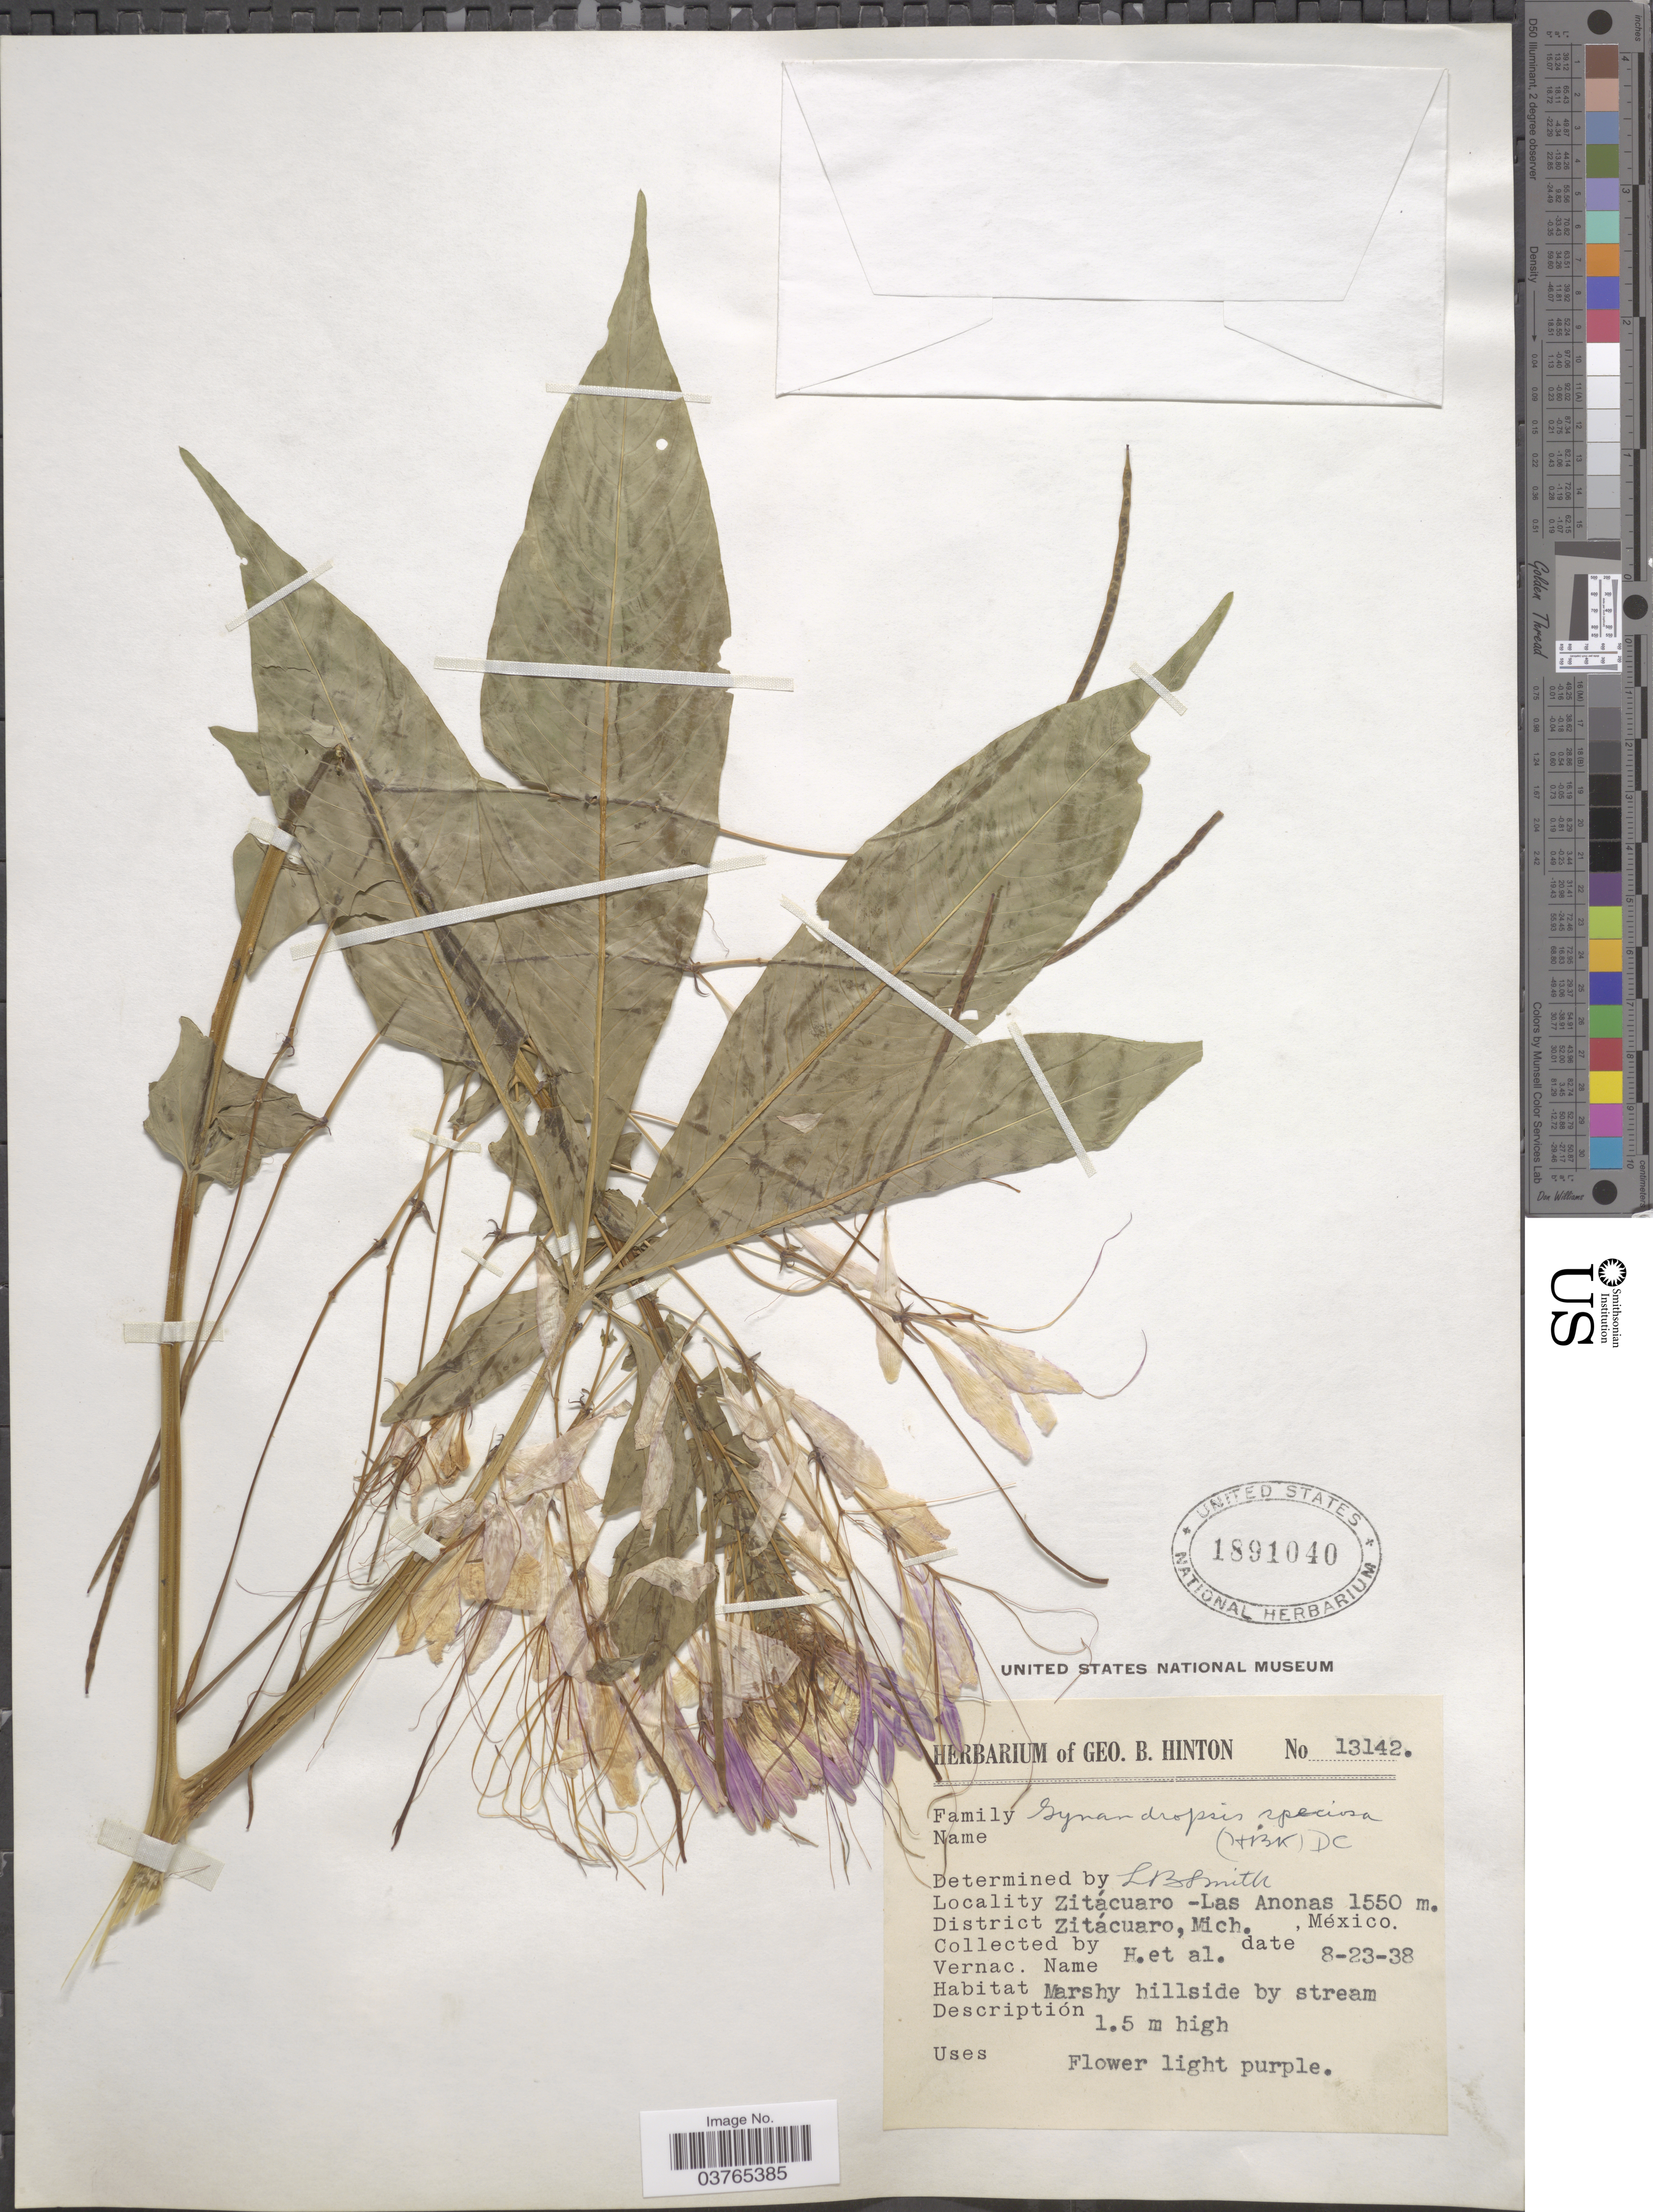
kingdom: Plantae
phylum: Tracheophyta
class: Magnoliopsida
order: Brassicales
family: Cleomaceae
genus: Cleoserrata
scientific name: Cleoserrata speciosa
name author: (Raf.) Iltis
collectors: G. B. Hinton & et al.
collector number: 13142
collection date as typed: Transcribed d/m/y: 23/8/38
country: Mexico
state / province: Michoacán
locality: Zitácuaro - Las Anonas. District Zitácuaro, Mich.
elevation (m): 1550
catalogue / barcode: US 1891040